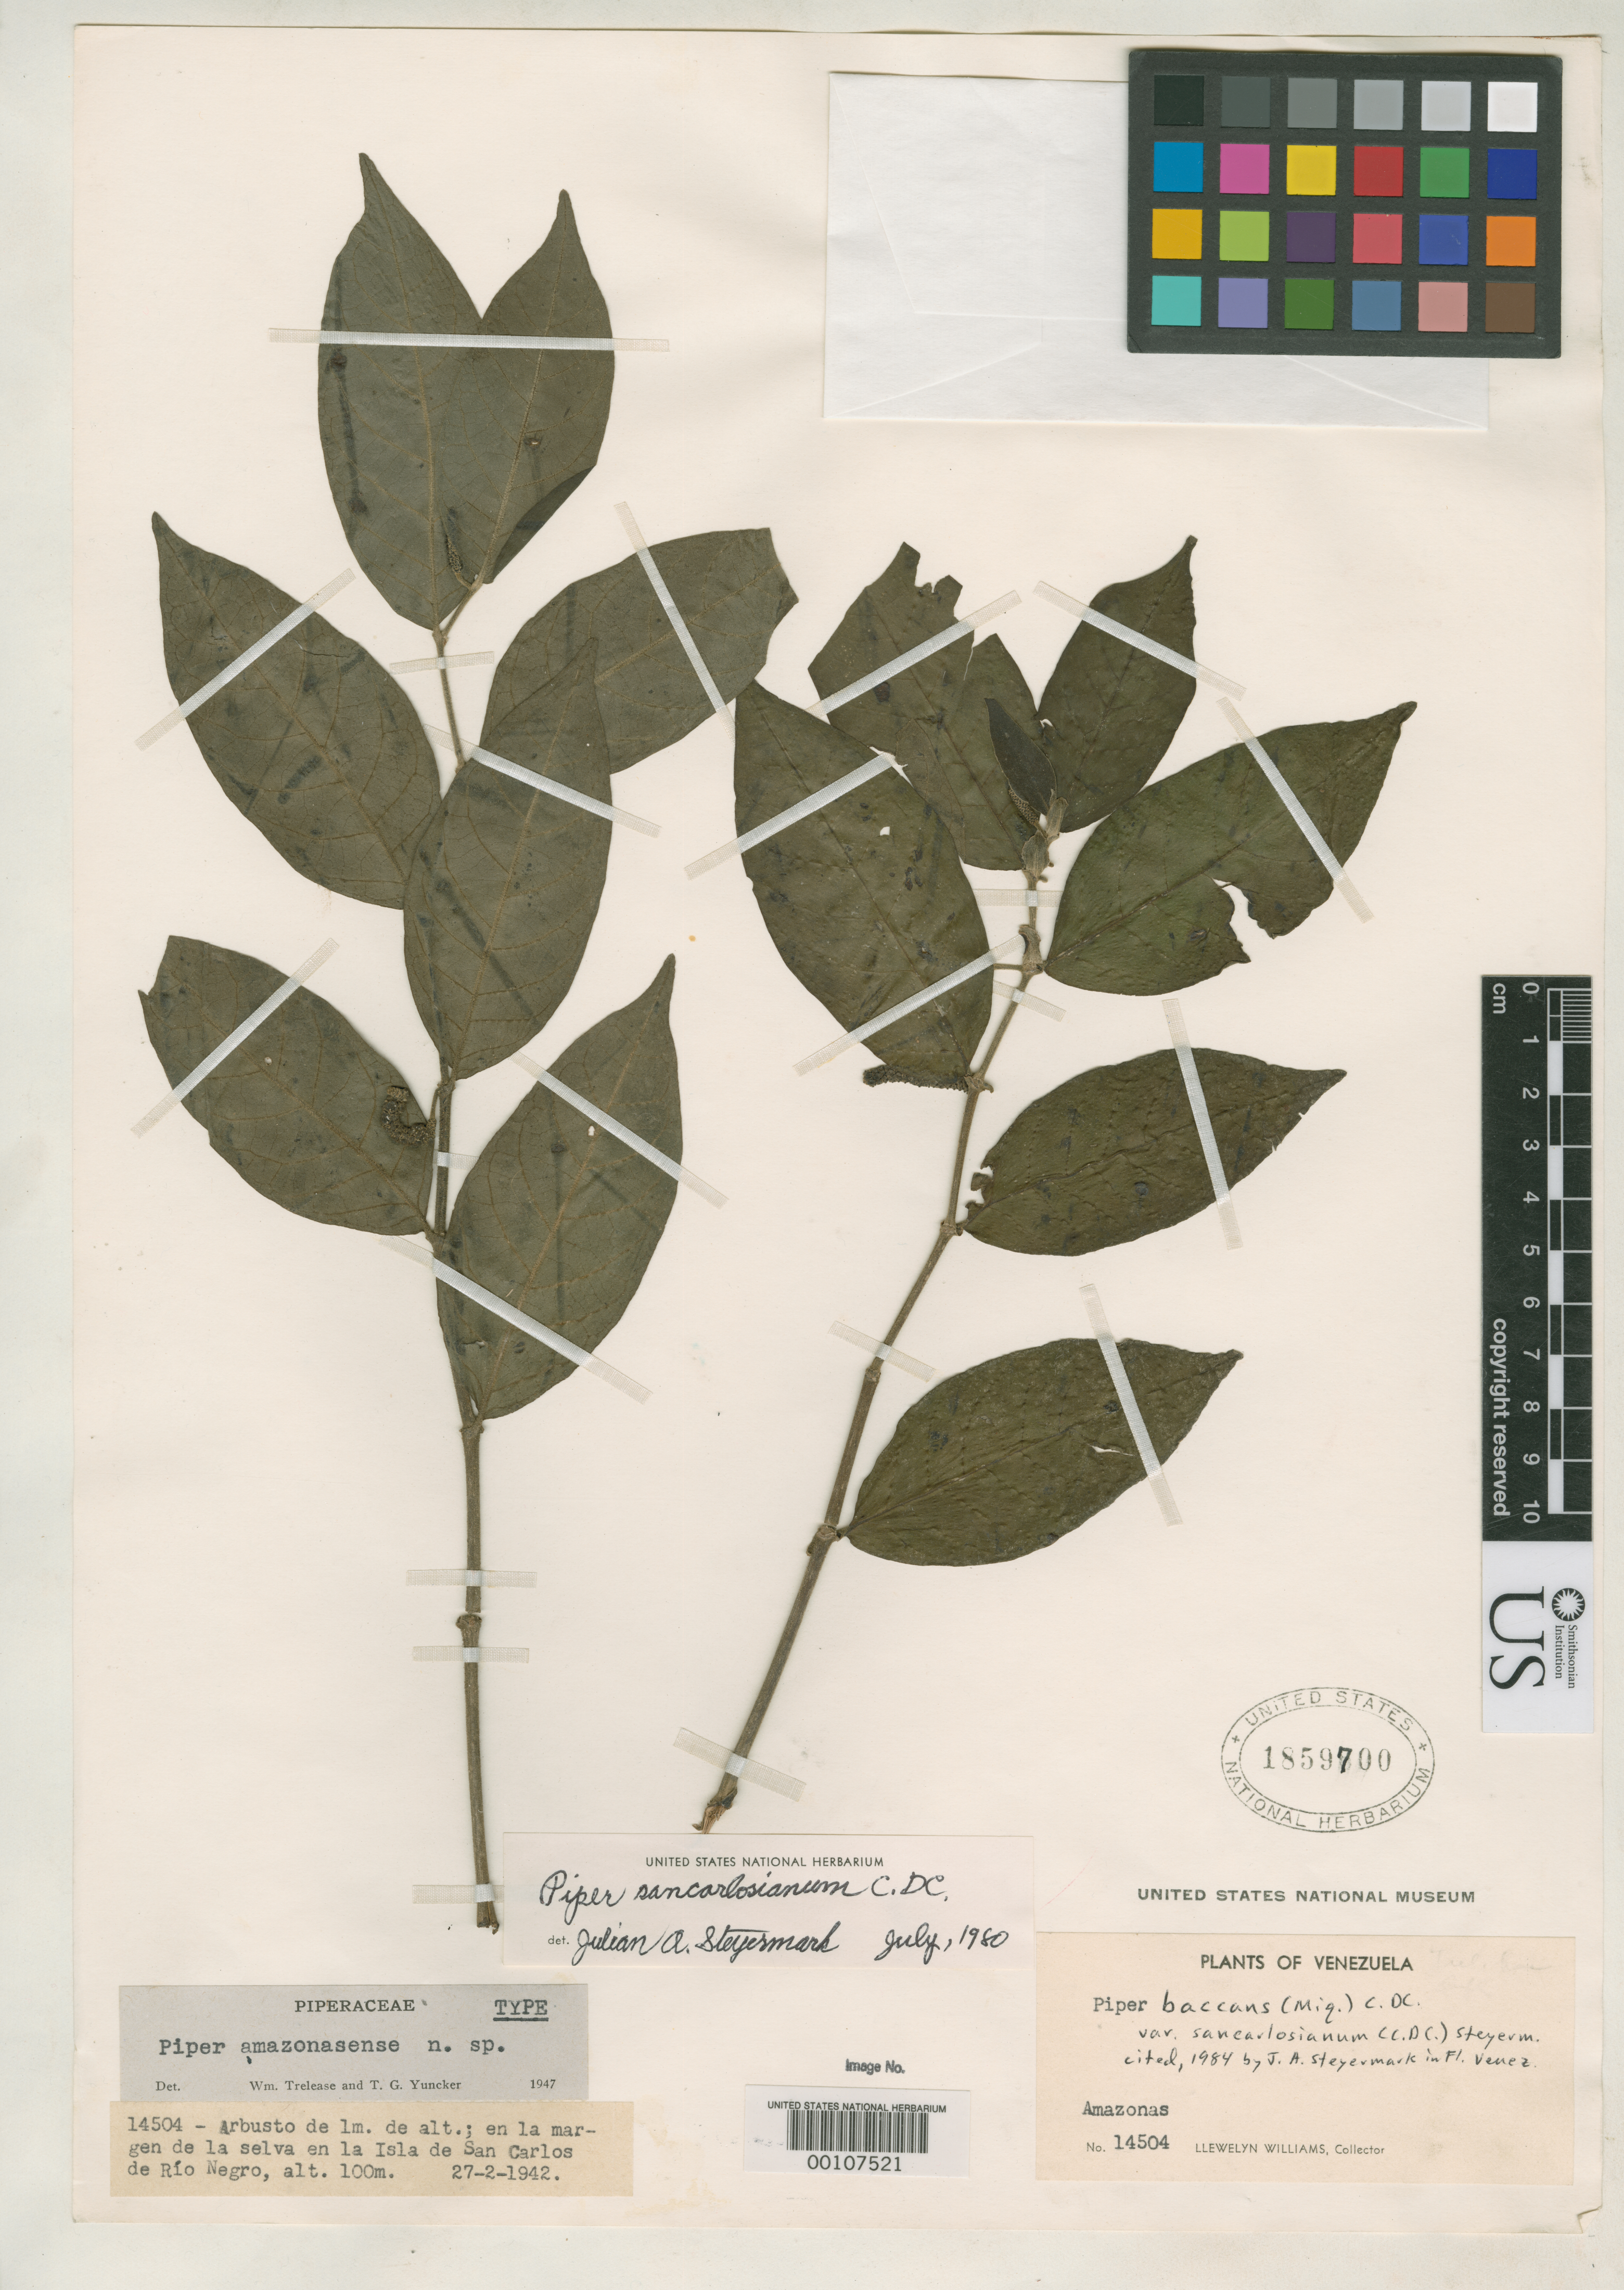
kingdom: Plantae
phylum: Tracheophyta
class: Magnoliopsida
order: Piperales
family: Piperaceae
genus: Piper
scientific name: Piper amazonasense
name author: Trel. & Yunck.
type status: Holotype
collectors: Ll. Williams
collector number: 14504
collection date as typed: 27 Feb 1942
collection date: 1942-02-27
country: Venezuela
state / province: Amazonas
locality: Isla de San Carlos de Rio Negro.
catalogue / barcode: US 1859700